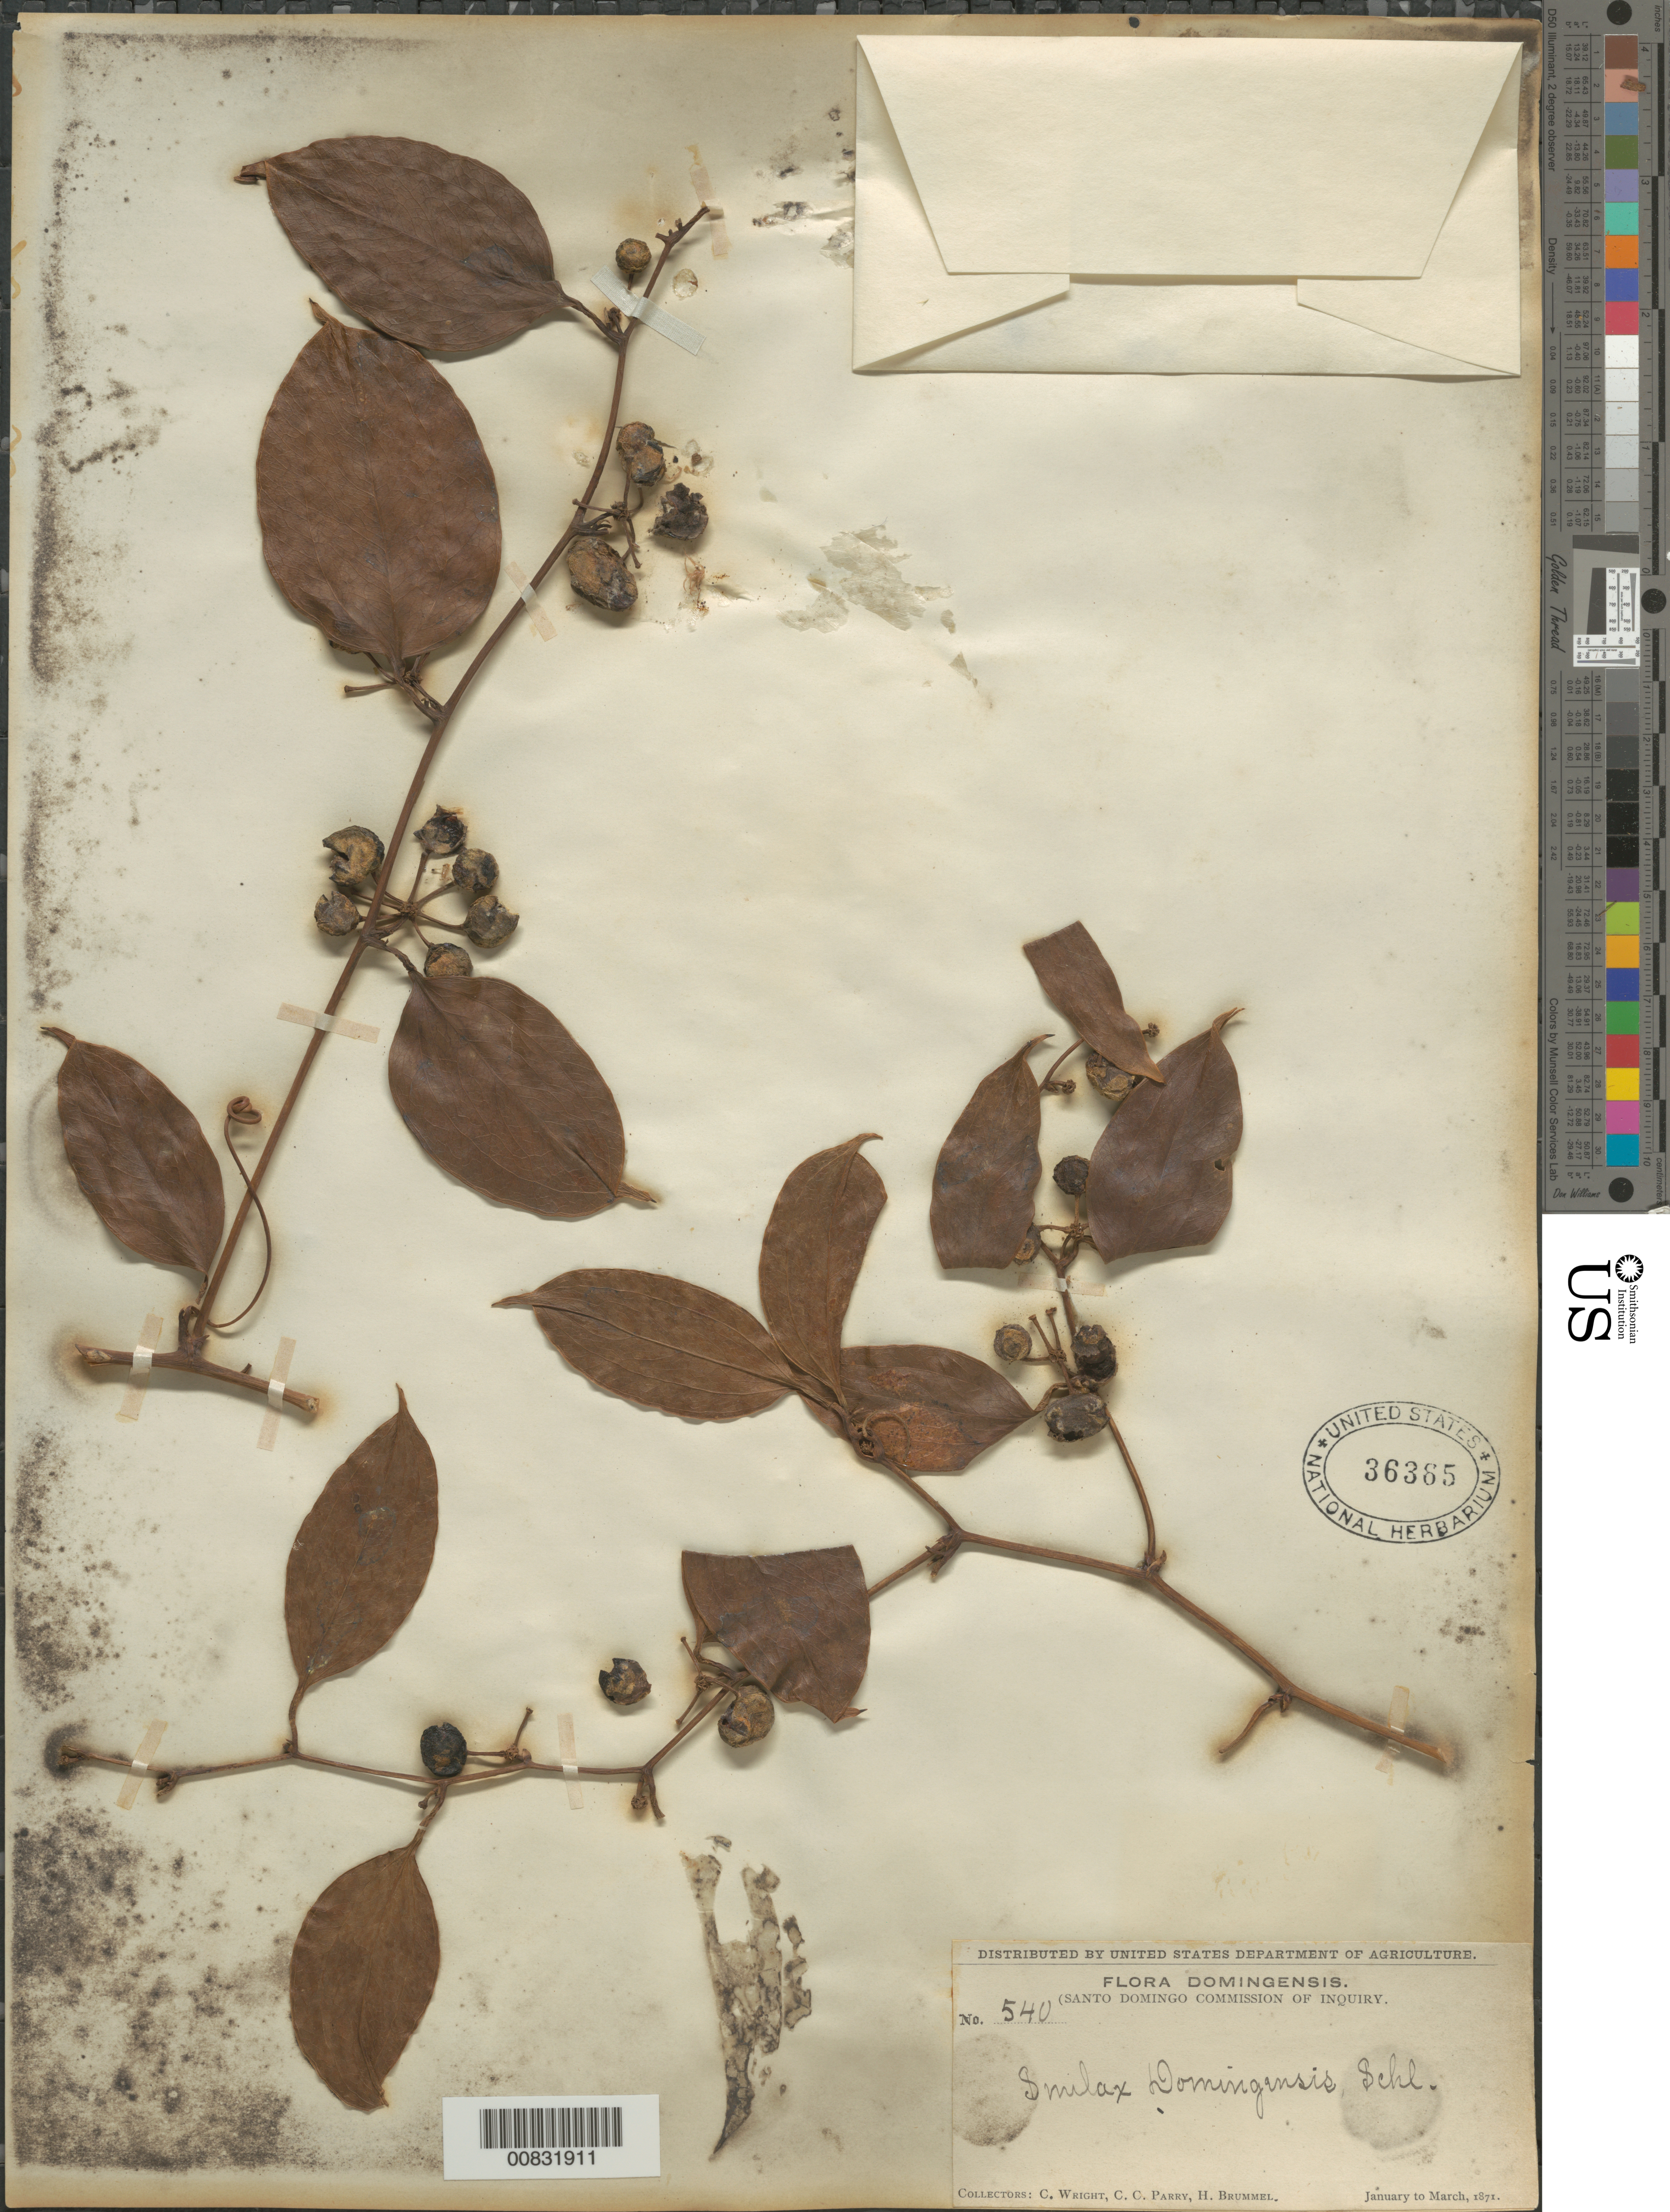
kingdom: Plantae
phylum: Tracheophyta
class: Liliopsida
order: Liliales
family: Smilacaceae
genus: Smilax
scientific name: Smilax domingensis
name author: Willd.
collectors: C. Wright, C. C. Parry & H. Brummel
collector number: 540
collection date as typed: Jan 1871 to -- Mar 1871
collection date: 1871-01/1871-03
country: Dominican Republic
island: Hispaniola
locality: Dominican Republic.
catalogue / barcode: US 36365